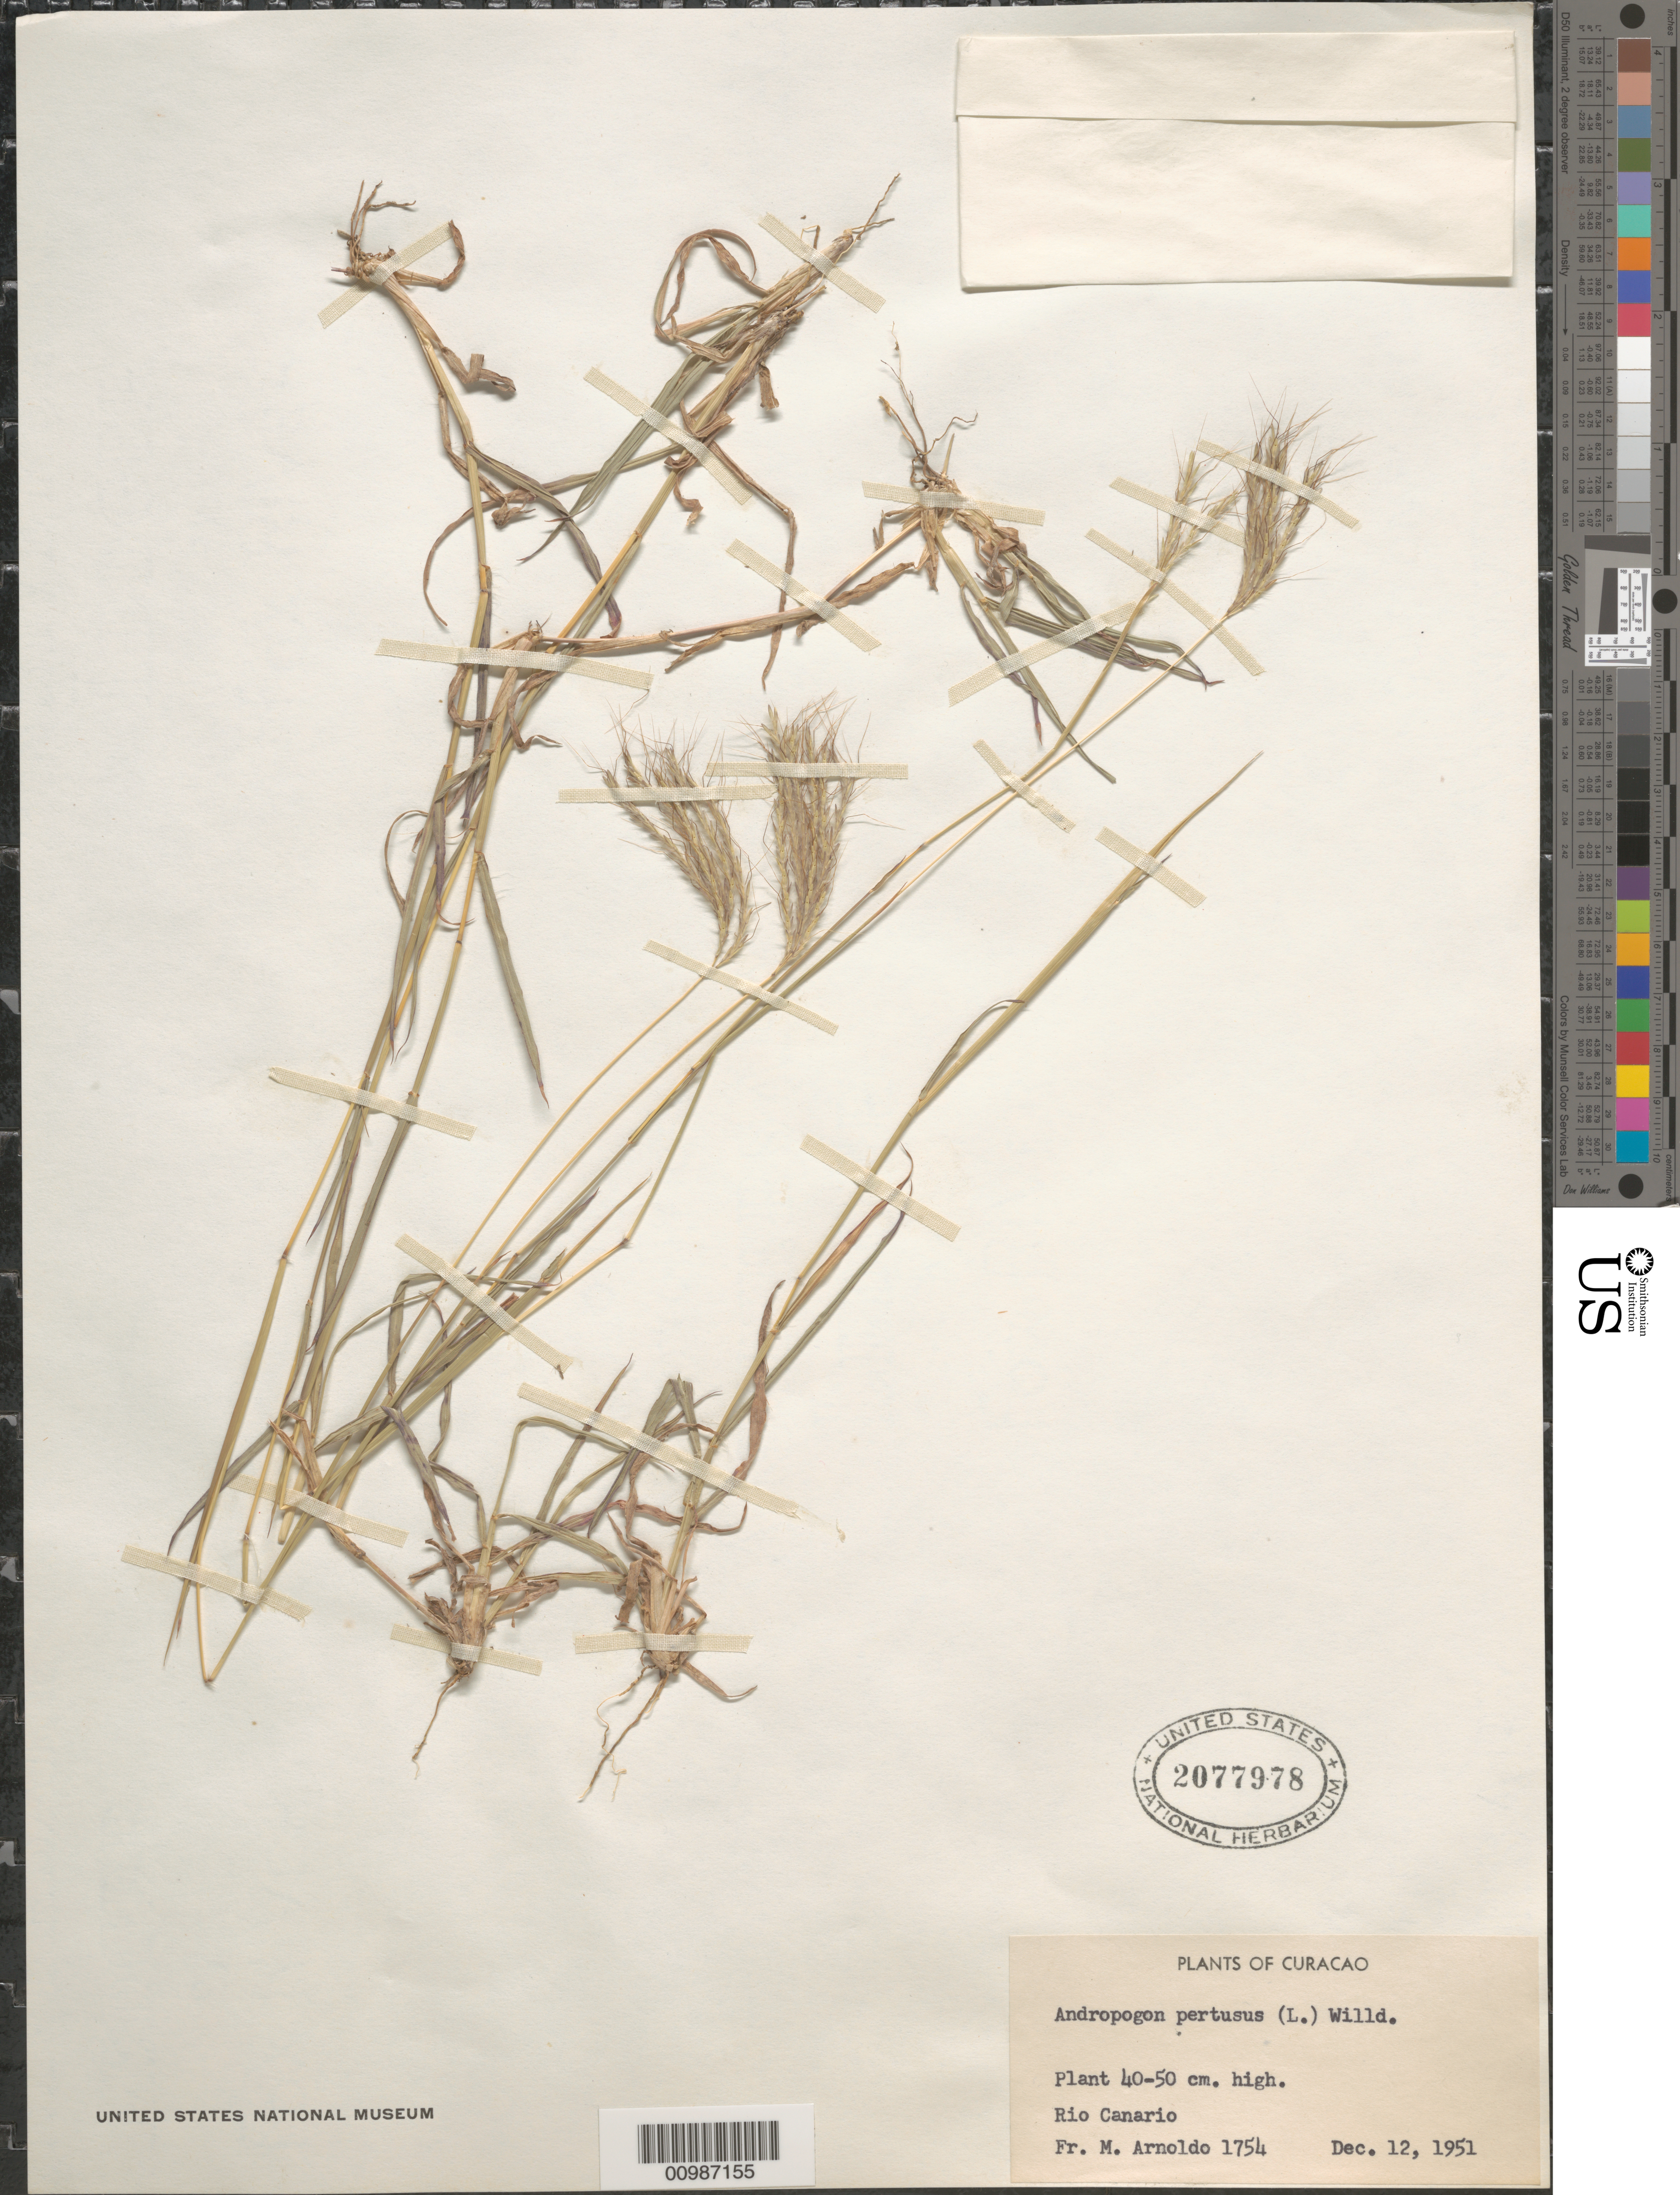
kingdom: Plantae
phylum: Tracheophyta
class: Liliopsida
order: Poales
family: Poaceae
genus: Andropogon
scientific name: Andropogon pertusus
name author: (L.) Willd.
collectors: N. Arnoldo-Broeders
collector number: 1754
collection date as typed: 12 Dec 1951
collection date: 1951-12-12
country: Curaçao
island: Curaçao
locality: Rio Canario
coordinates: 0 N, 0 E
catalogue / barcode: US 2077978